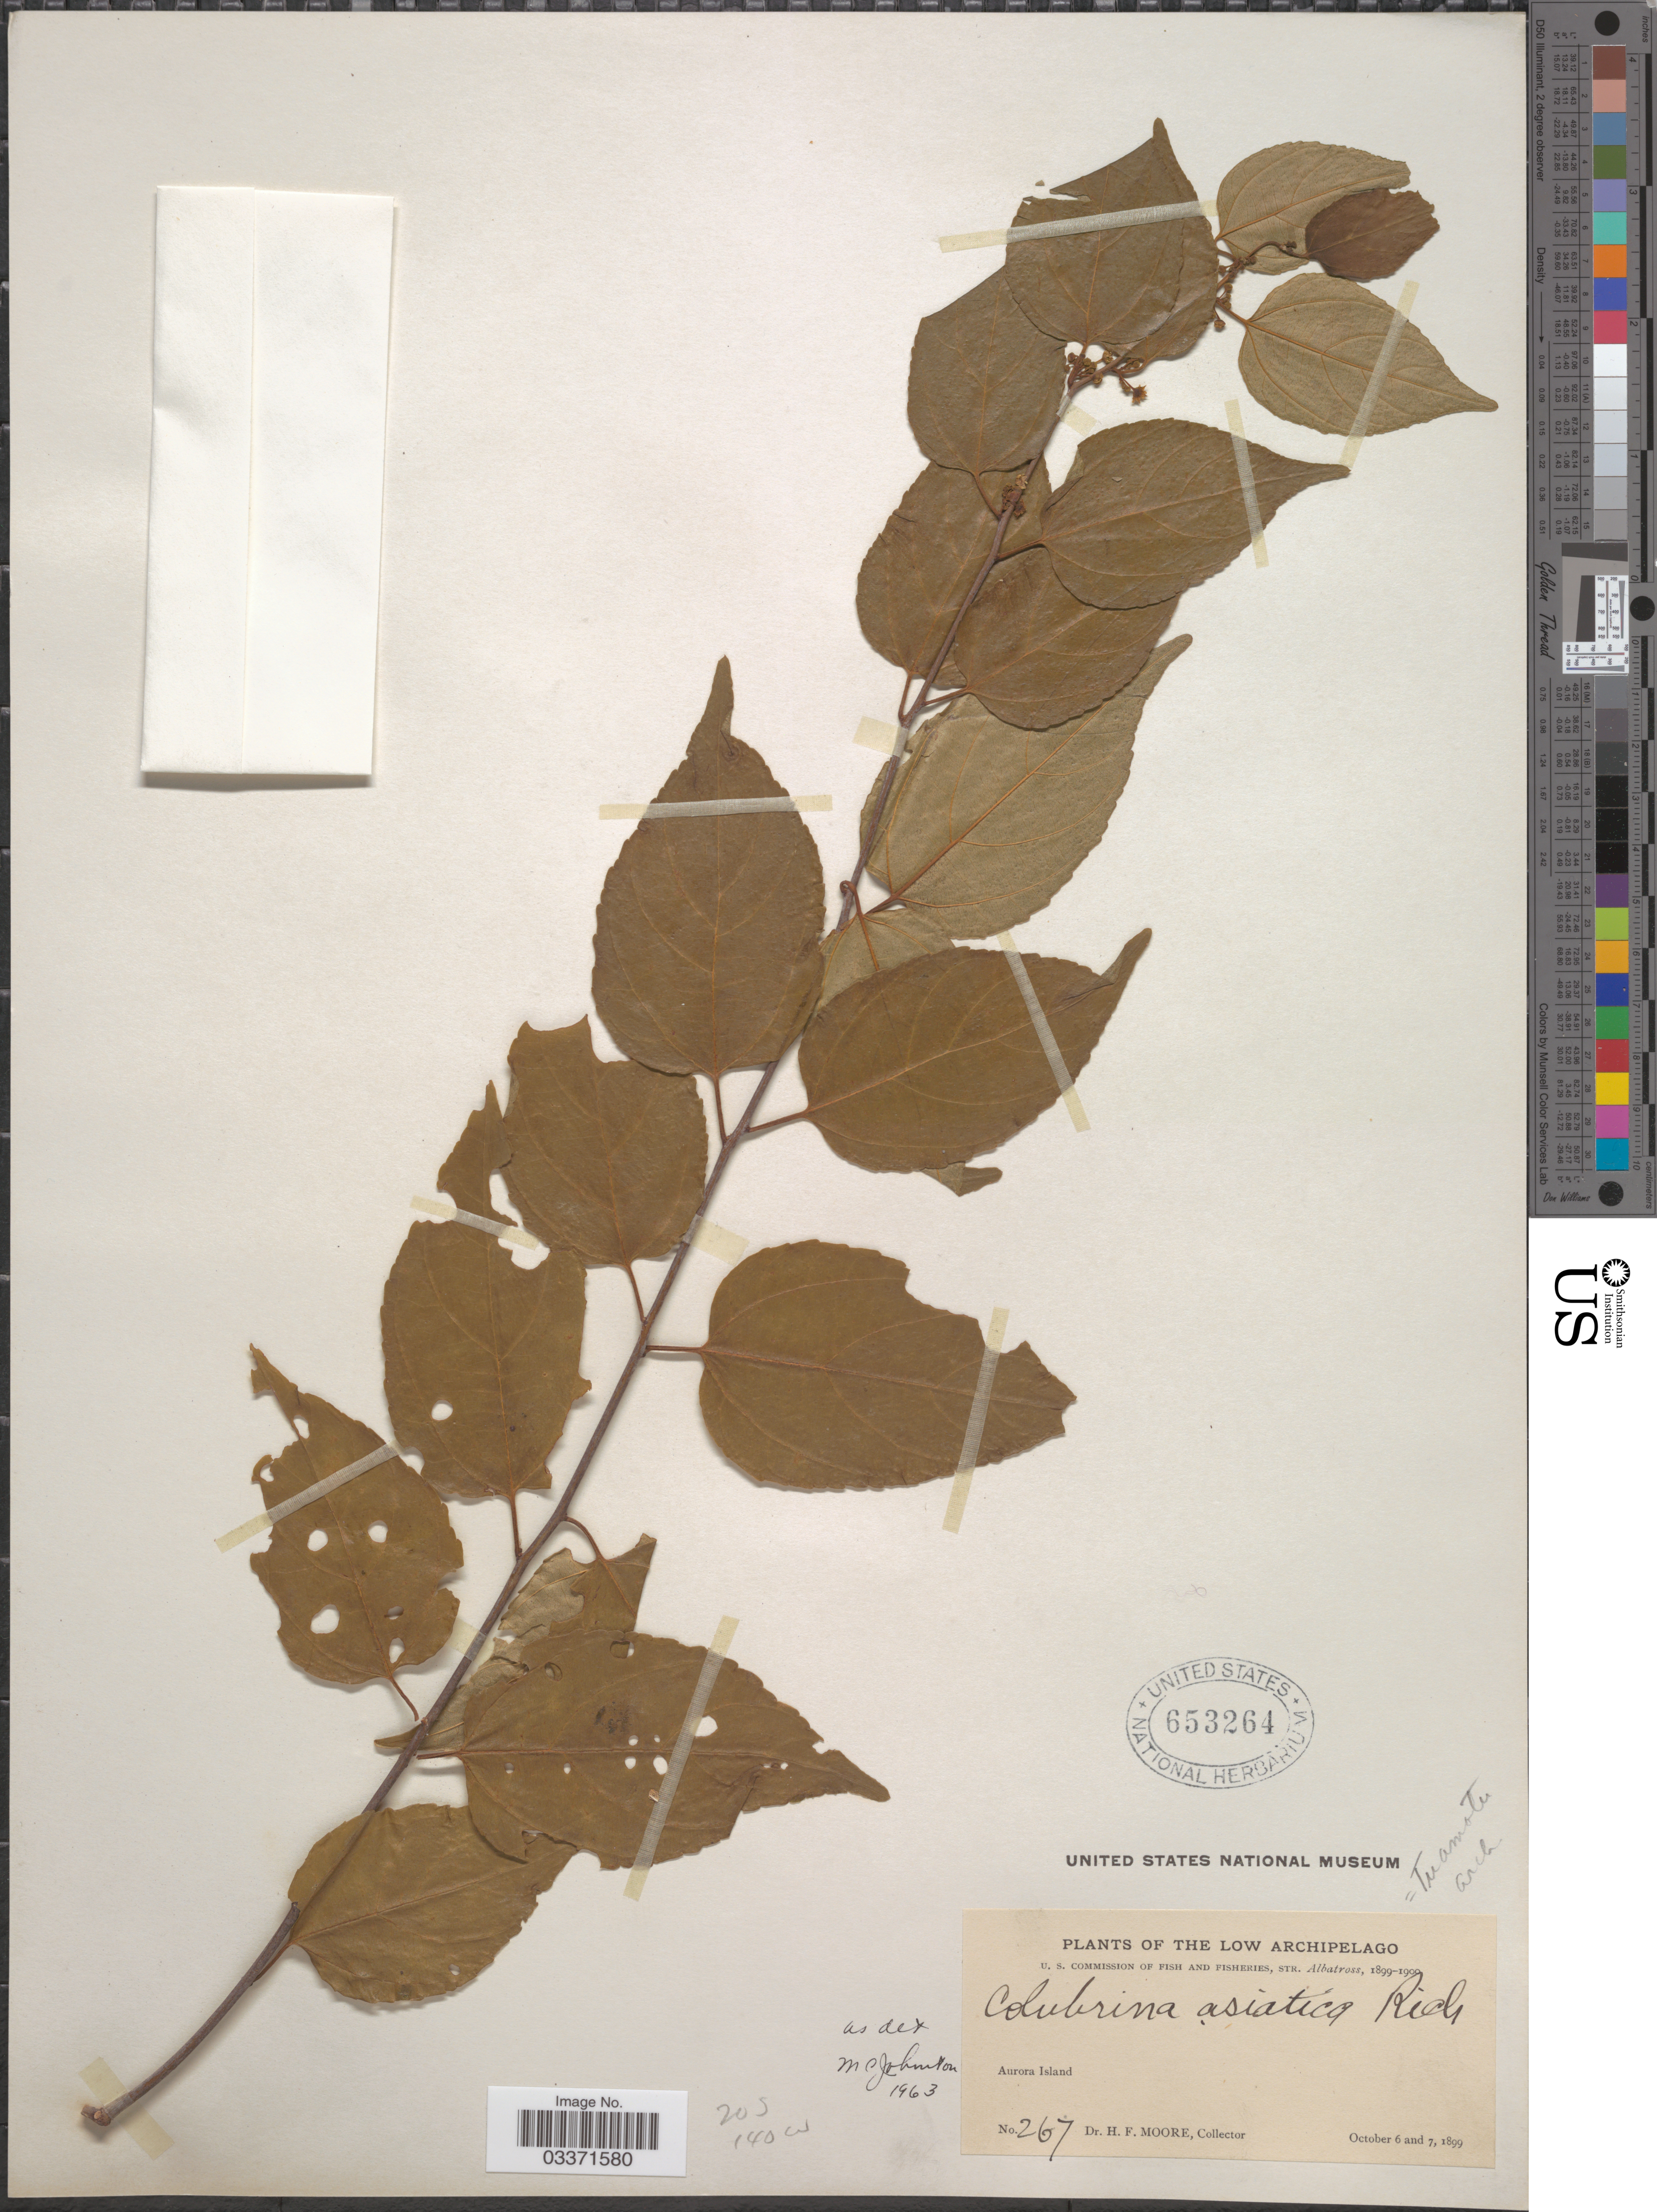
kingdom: Plantae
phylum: Tracheophyta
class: Magnoliopsida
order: Rosales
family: Rhamnaceae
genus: Colubrina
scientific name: Colubrina asiatica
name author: (L.) Brongn.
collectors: H. F. Moore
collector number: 267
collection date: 1899-10-06/1899-10-07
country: Vanuatu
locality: Low Archipelago, Aurora Island.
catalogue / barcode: US 653264